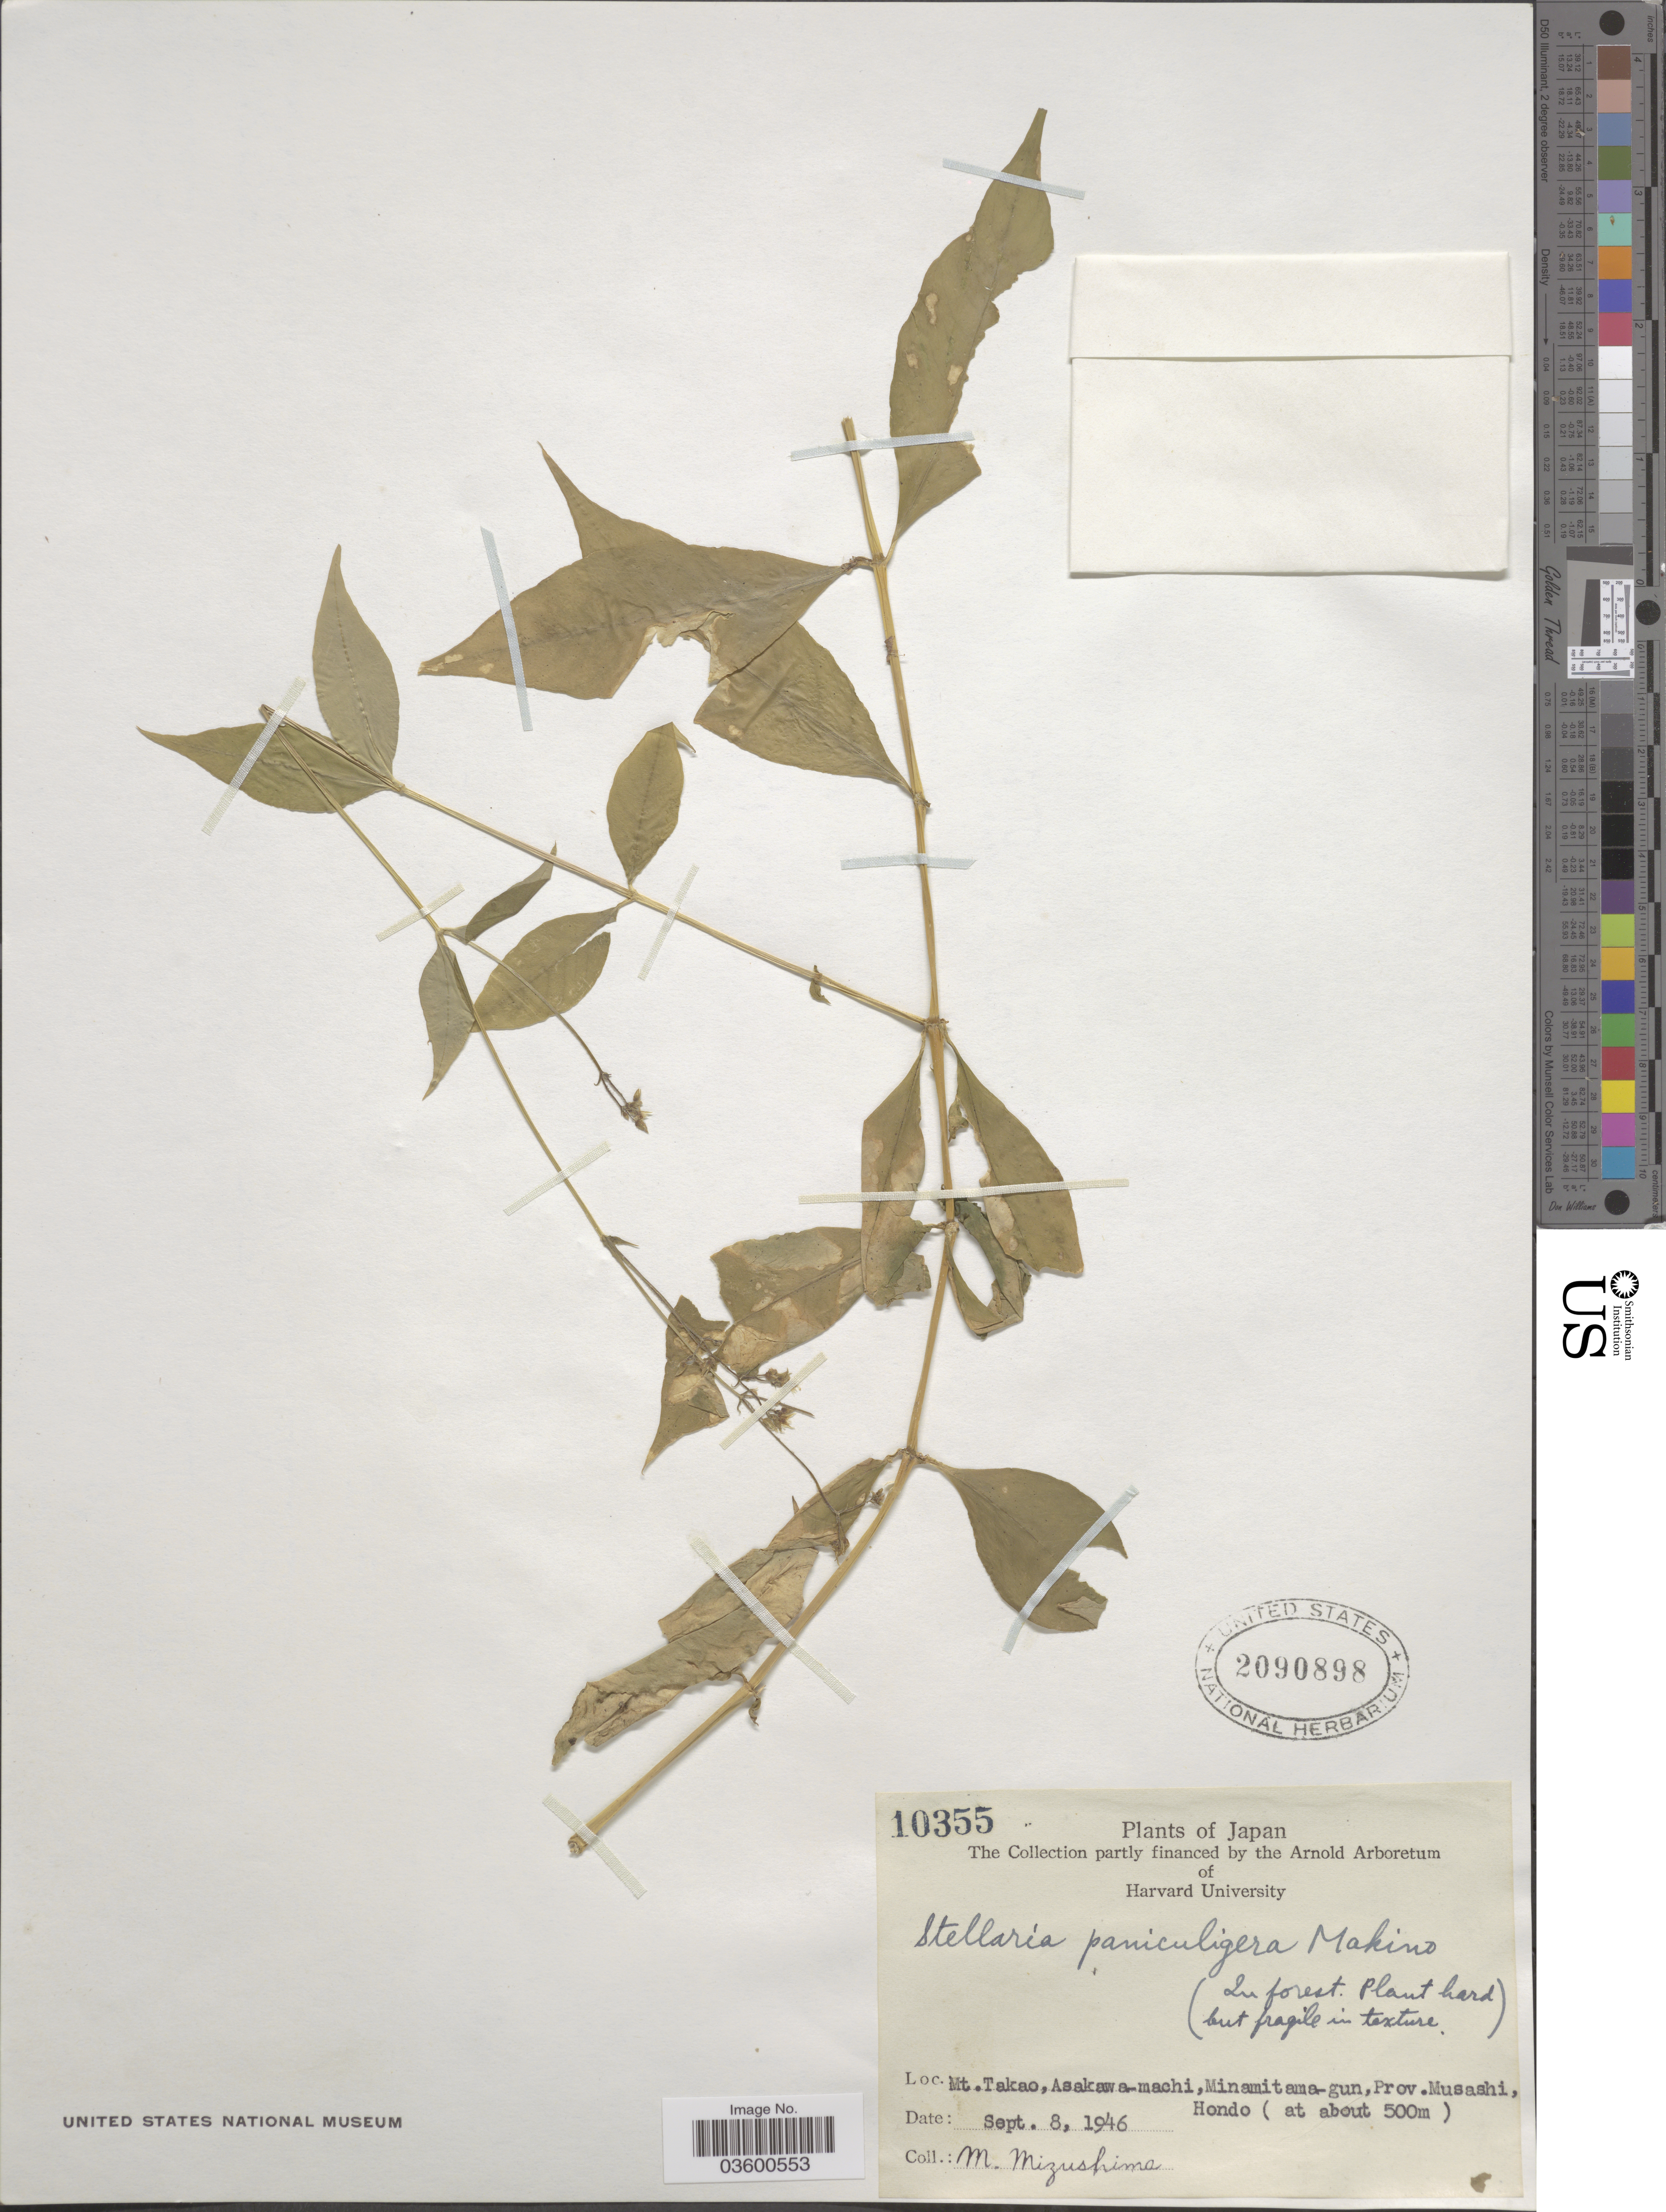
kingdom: Plantae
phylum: Tracheophyta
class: Magnoliopsida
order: Caryophyllales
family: Caryophyllaceae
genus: Stellaria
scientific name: Stellaria paniculigera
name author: Makino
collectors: M. Mizushima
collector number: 10355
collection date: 1946-09-08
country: Japan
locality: Mt. Takao, Asakawa-machi, Minamitama-gun, Prov. Musashi, Hondo.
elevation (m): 500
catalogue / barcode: US 2090898